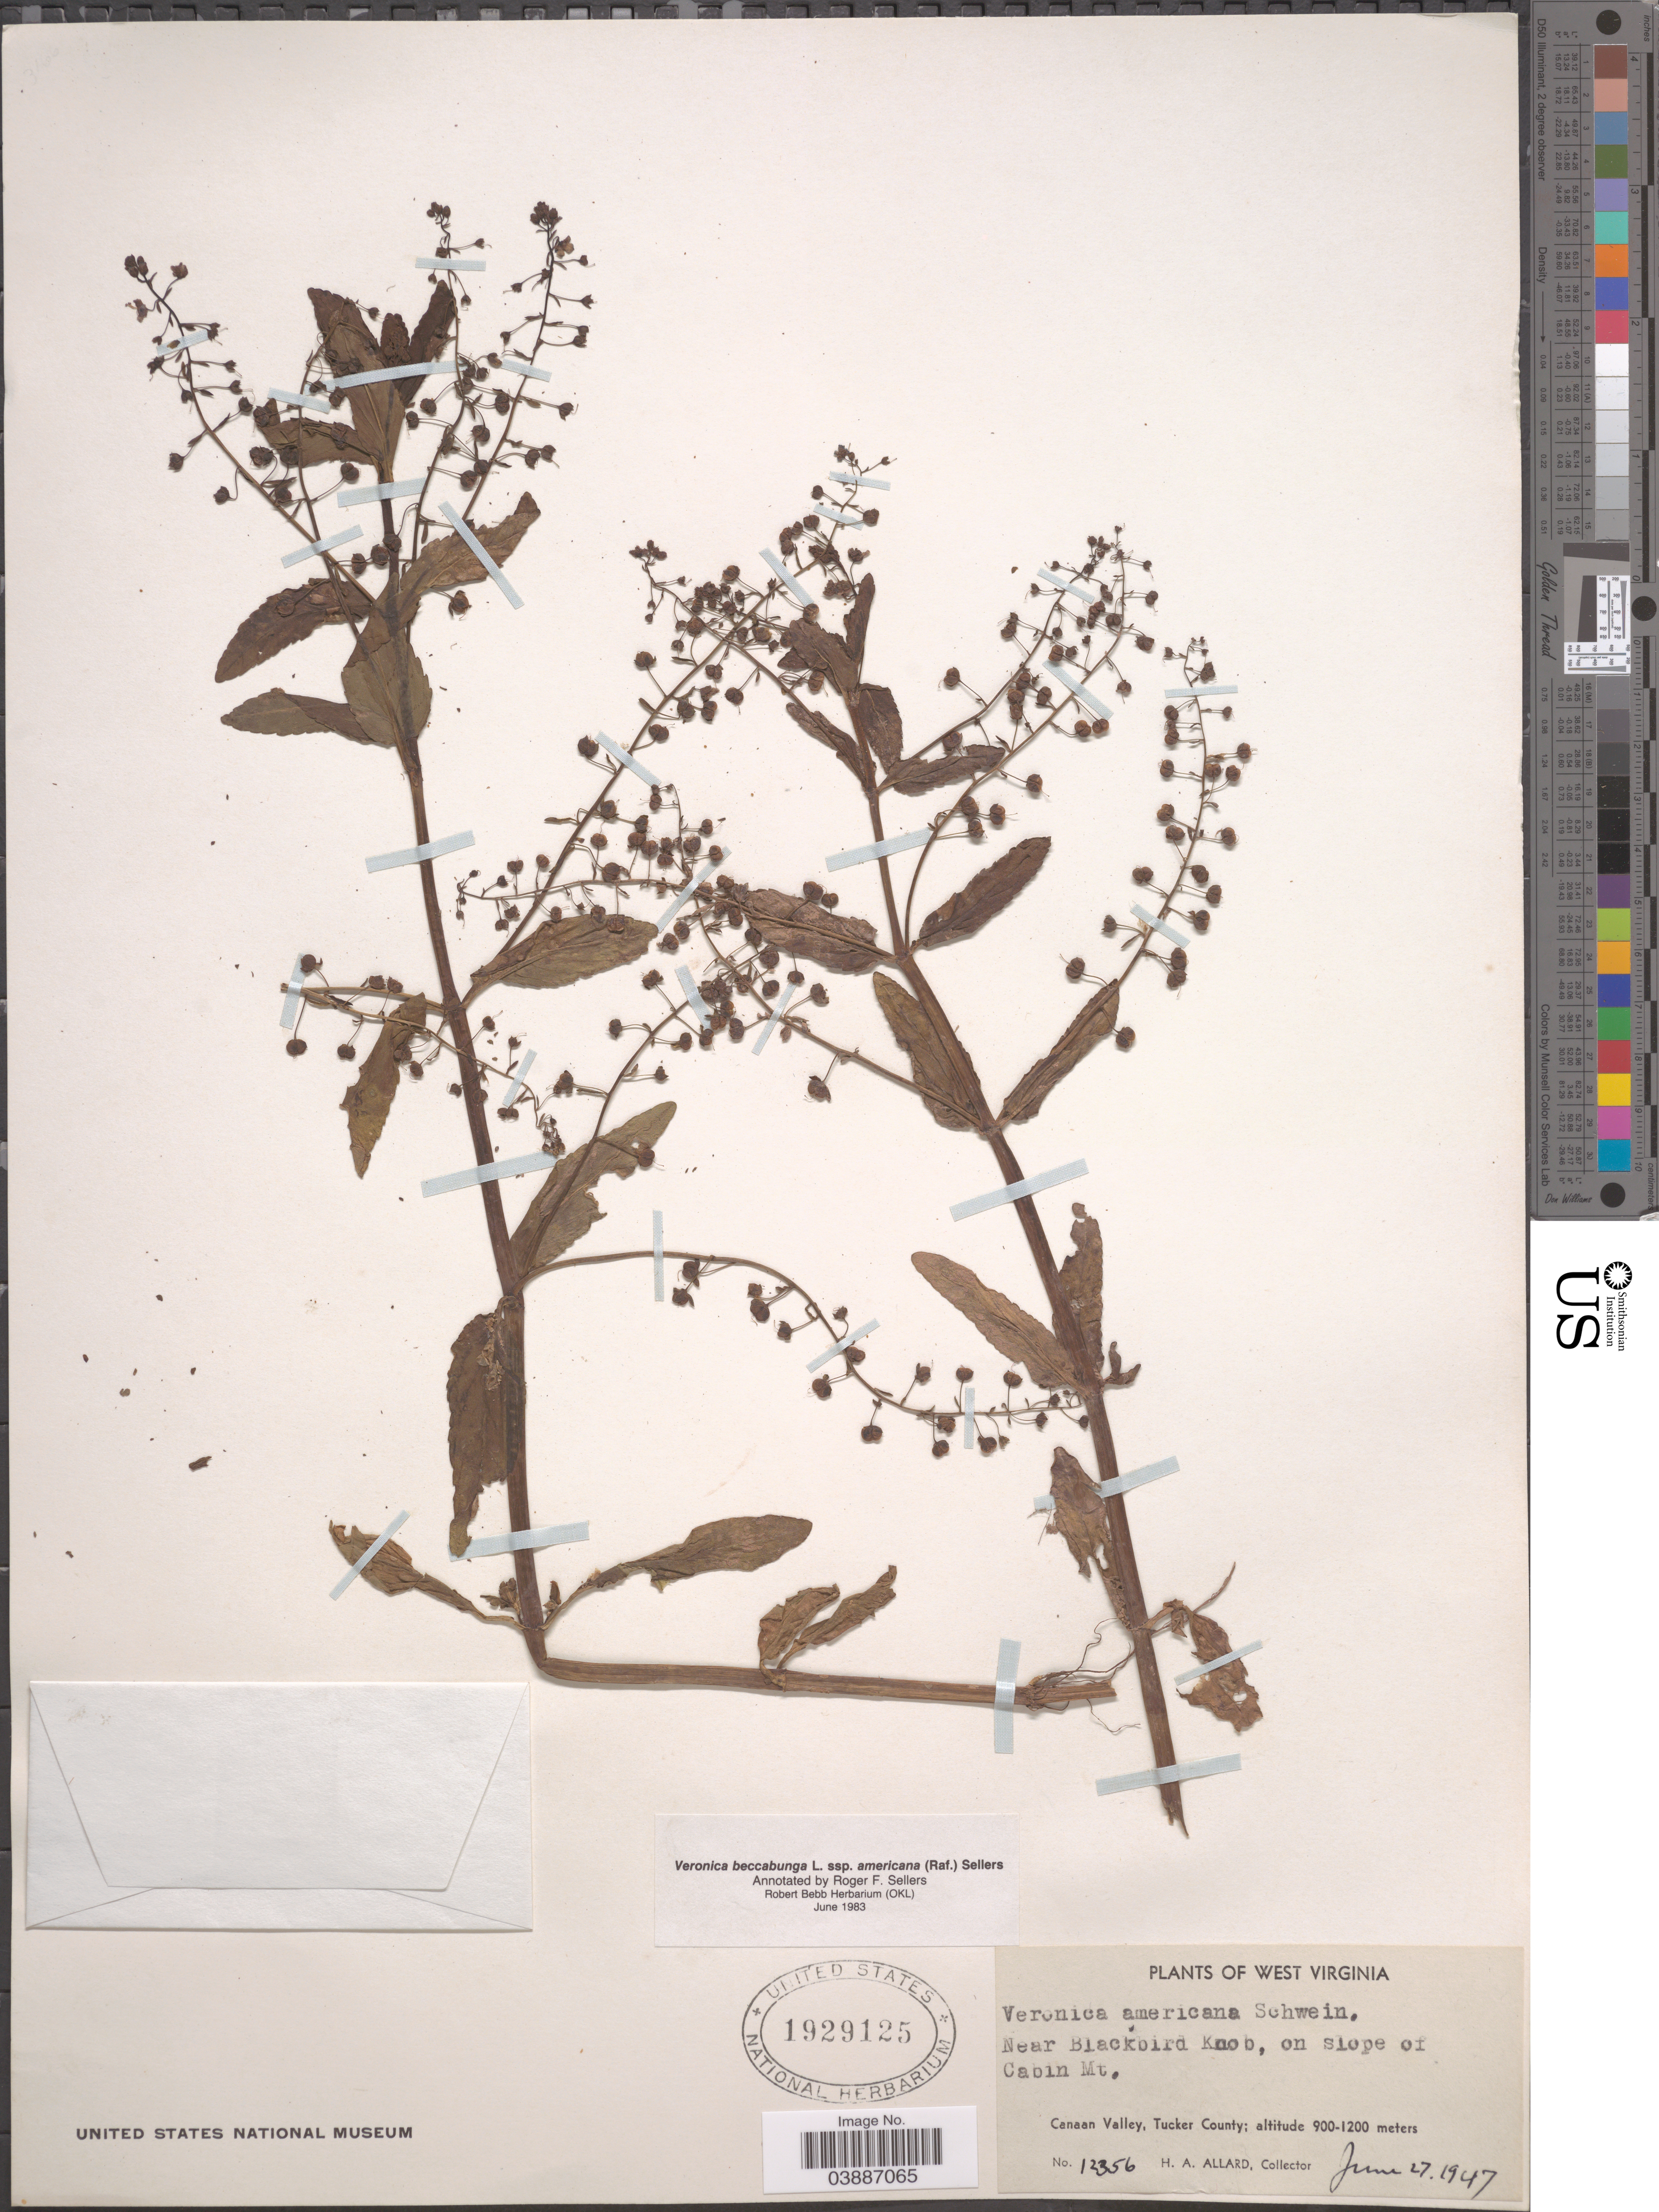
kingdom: Plantae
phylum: Tracheophyta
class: Magnoliopsida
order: Lamiales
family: Plantaginaceae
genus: Veronica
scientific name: Veronica beccabunga subsp. americana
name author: Raf.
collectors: H. A. Allard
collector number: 12356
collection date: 1947-06-27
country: United States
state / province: West Virginia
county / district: Tucker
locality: Near Blackbird Knob, on slope of Cabin Mt. Canaan Valley, Tucker County.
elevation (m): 900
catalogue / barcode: US 1929125